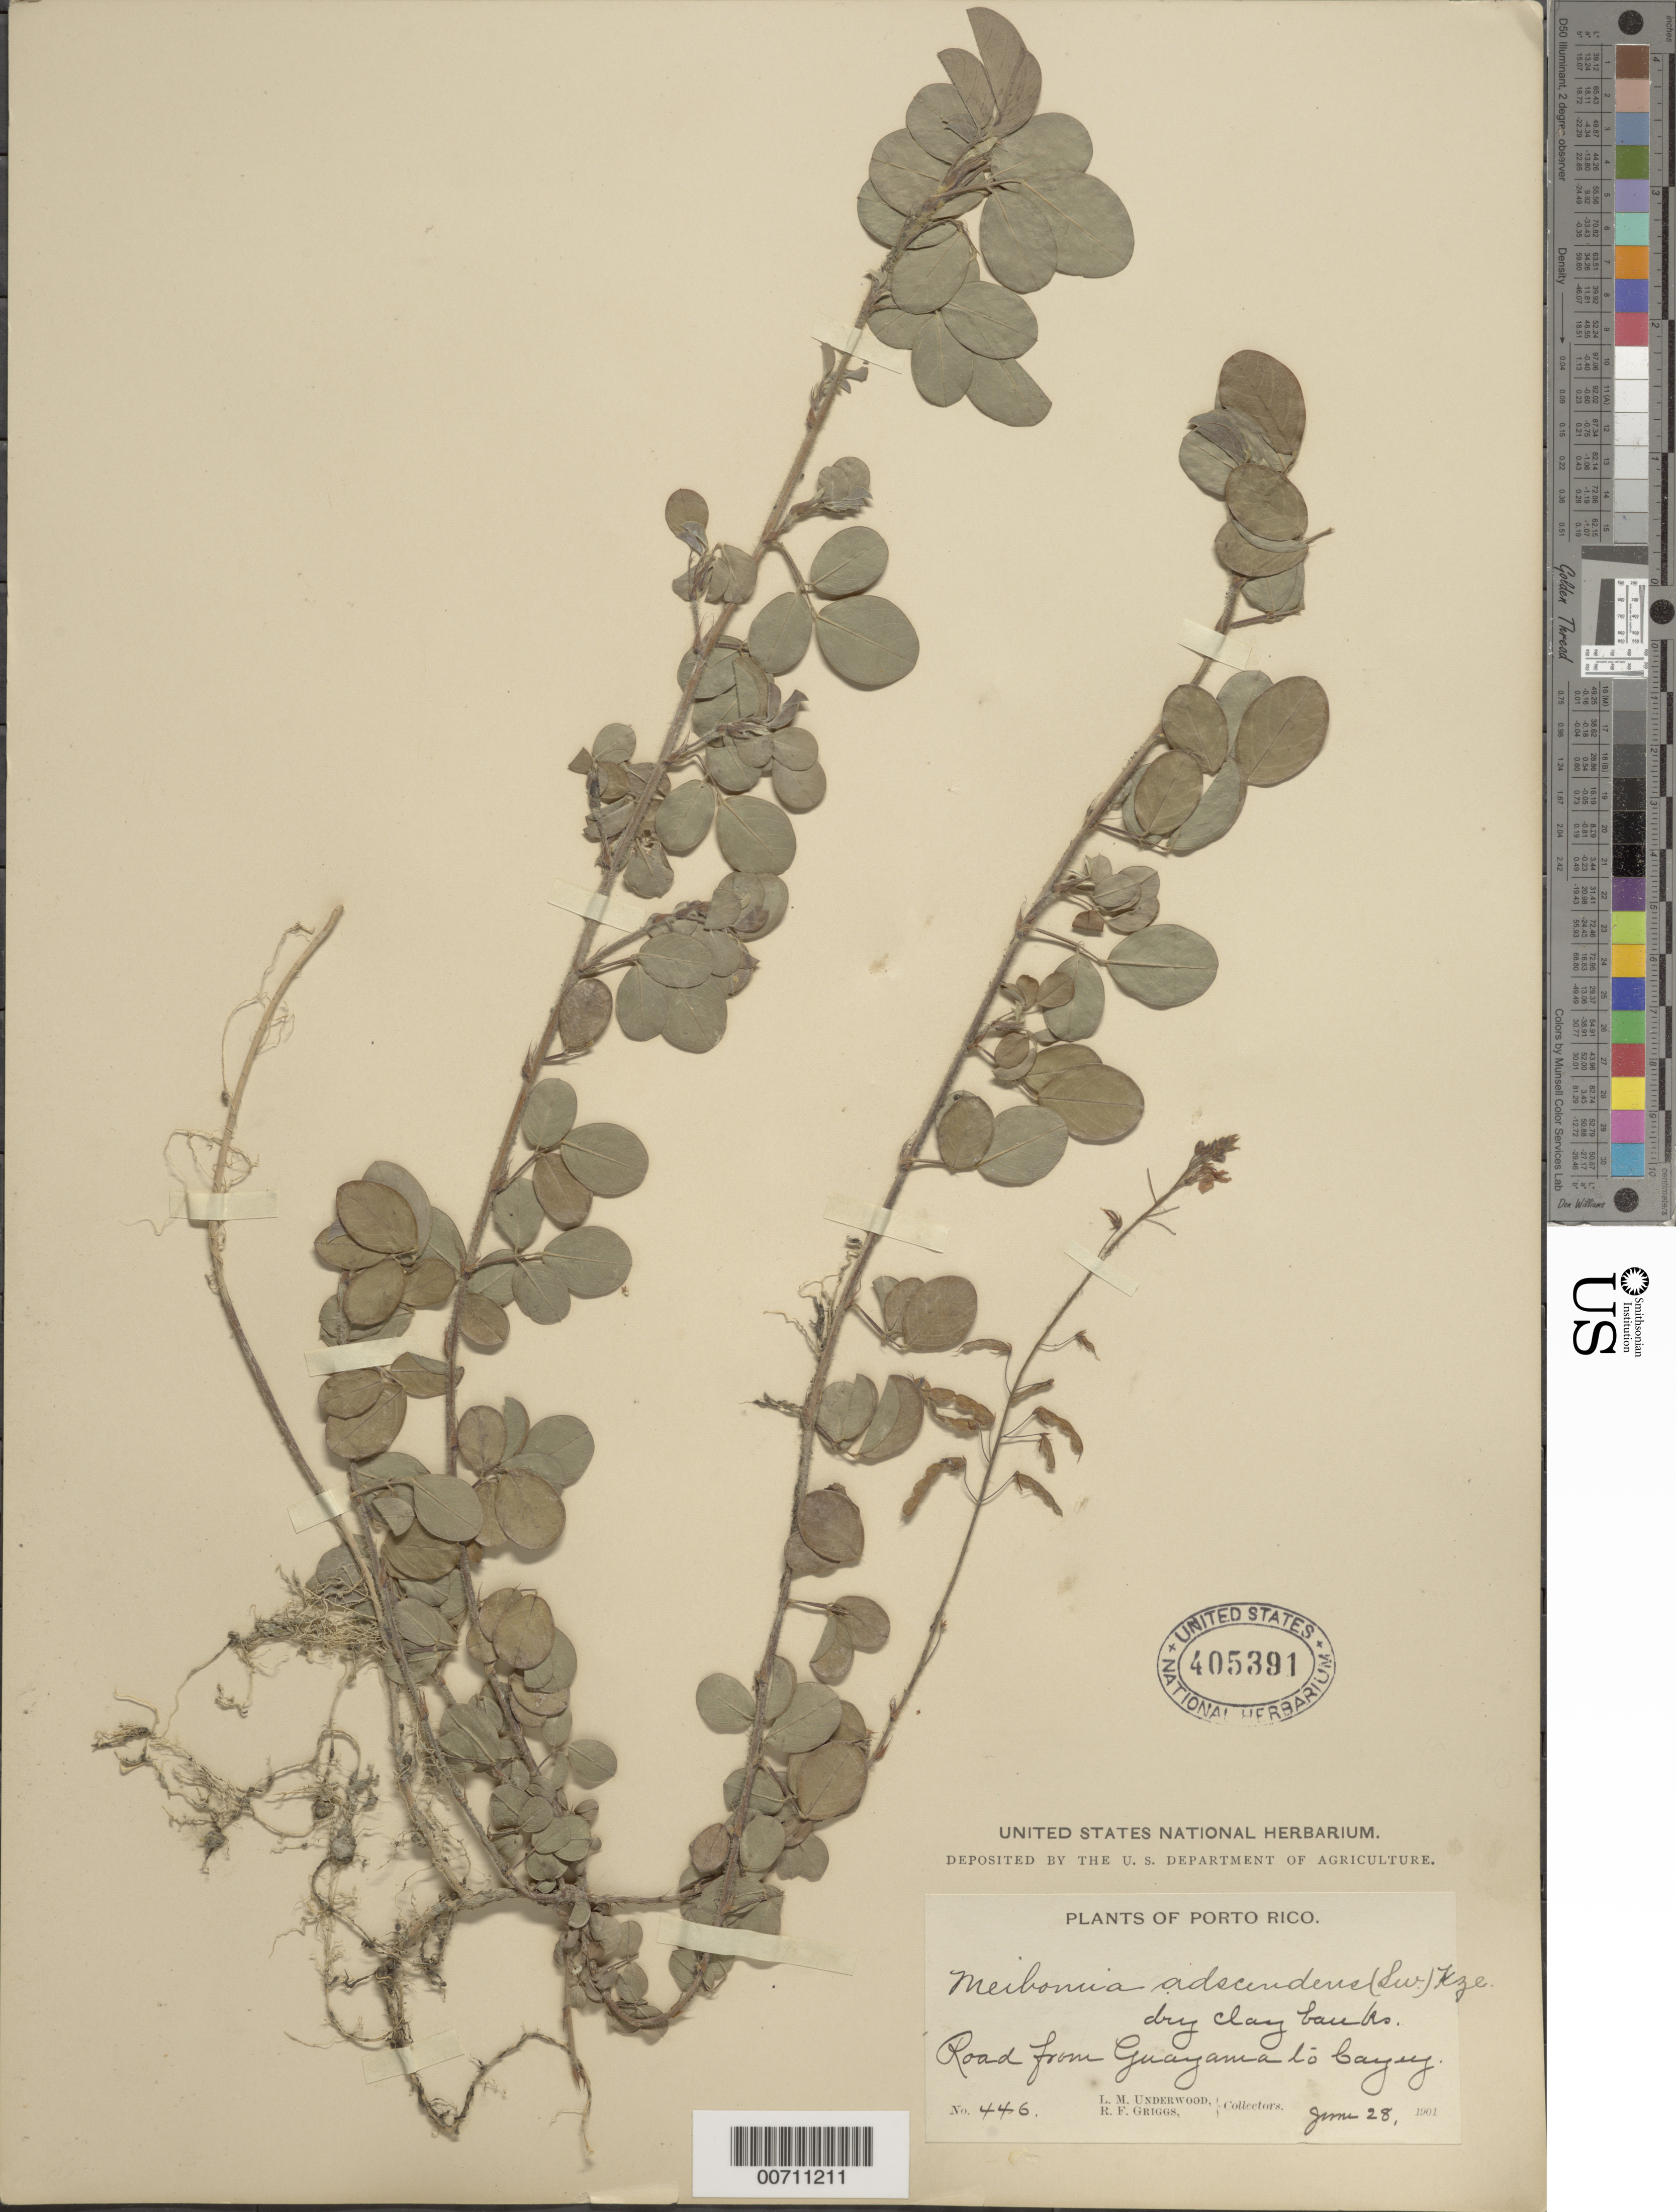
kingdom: Plantae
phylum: Tracheophyta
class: Magnoliopsida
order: Fabales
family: Fabaceae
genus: Grona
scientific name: Grona adscendens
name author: (Sw.) H. Ohashi & K. Ohashi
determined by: Strong, Mark T., (BOT), Smithsonian Institution - National Museum of Natural History (UNITED STATES)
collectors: L. M. Underwood & R. F. Griggs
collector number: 446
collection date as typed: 28 Jun 1901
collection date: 1901-06-28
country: Puerto Rico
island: Greater Antilles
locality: Guayama to Cayey, Rd from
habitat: Dry clay banks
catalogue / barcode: US 405391